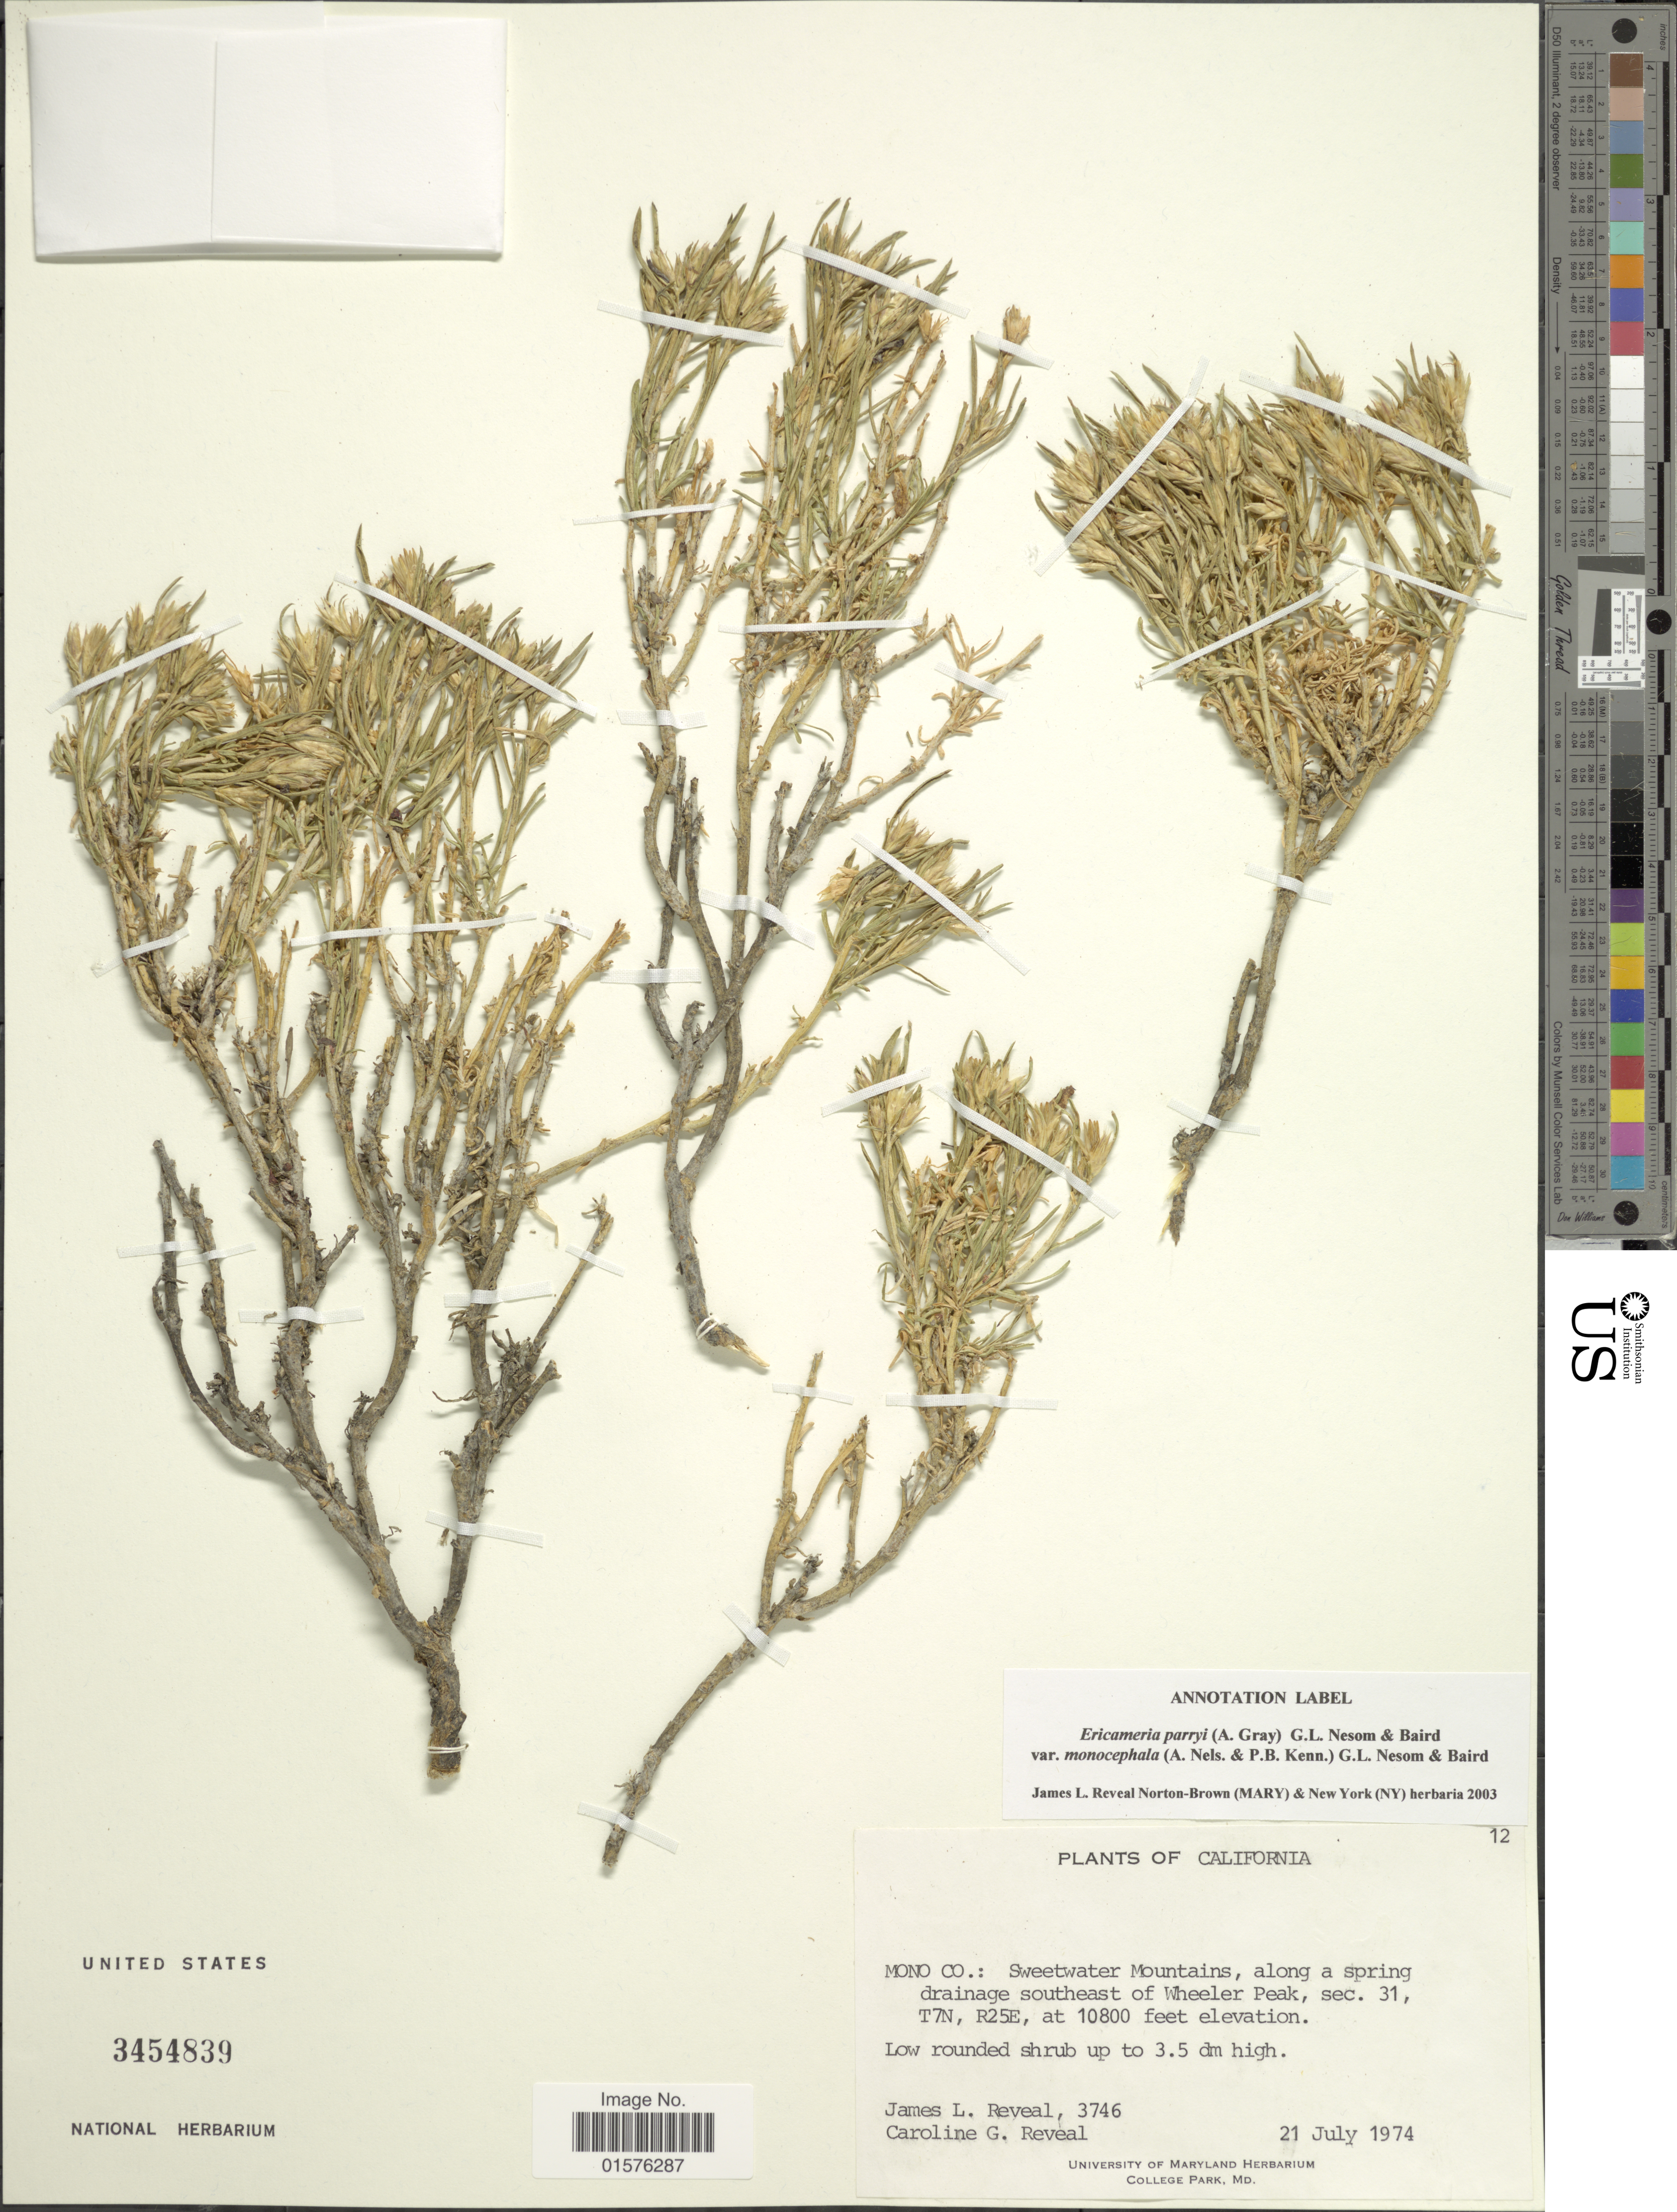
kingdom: Plantae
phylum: Tracheophyta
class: Magnoliopsida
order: Asterales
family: Asteraceae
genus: Ericameria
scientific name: Ericameria parryi var. monocephala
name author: (A. Nelson & P.B. Kenn.) G.L. Nesom & G.I. Baird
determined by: Urbatsch, Lowell E., Curator (LSU), Louisiana State University (UNITED STATES)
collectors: J. L. Reveal & C. G. Reveal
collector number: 3746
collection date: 1974-07-21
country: United States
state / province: California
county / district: Mono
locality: Mono Co.: Sweetwater Mountains, along a spring drainage southeast of Wheeler Peak, sec. 31, T7B, R25E.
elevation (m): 3292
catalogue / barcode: US 3454839